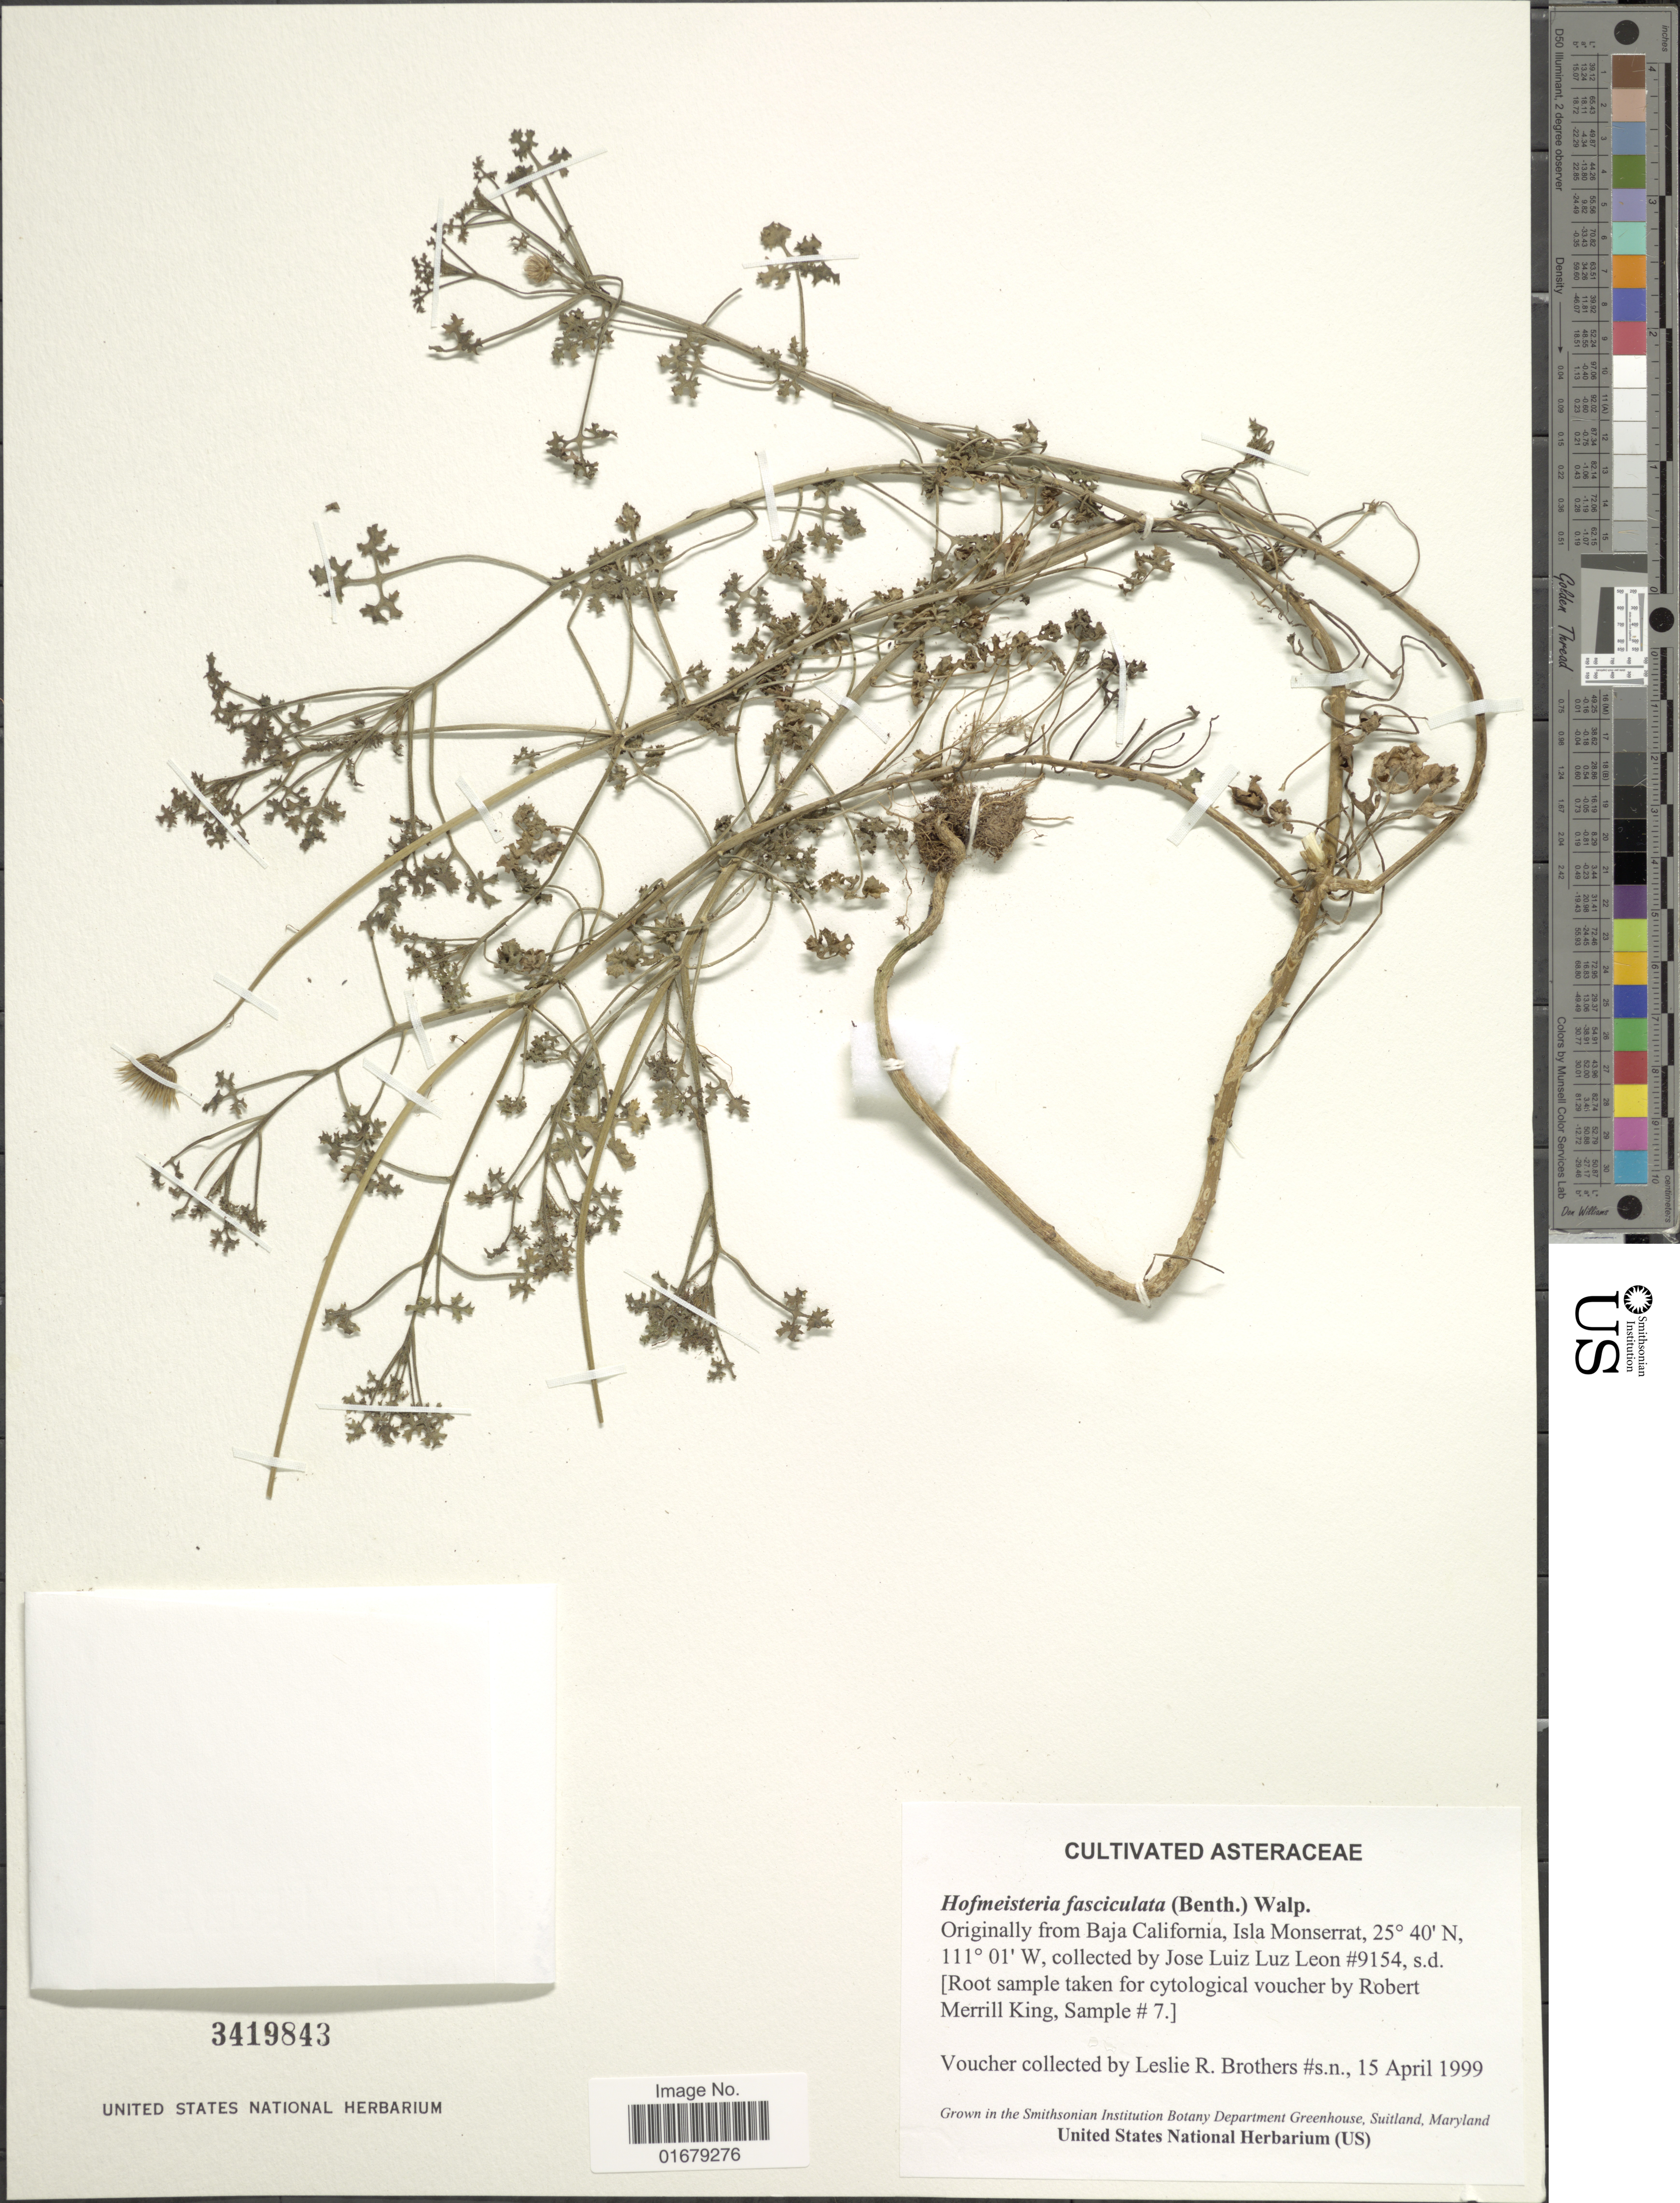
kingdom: Plantae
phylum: Tracheophyta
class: Magnoliopsida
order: Asterales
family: Asteraceae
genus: Hofmeisteria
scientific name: Hofmeisteria fasciculata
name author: (Benth.) Walp.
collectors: J. L. León de la Luz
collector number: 9154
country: Mexico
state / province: Baja California Sur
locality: Isla Monserat.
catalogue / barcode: US 3419843